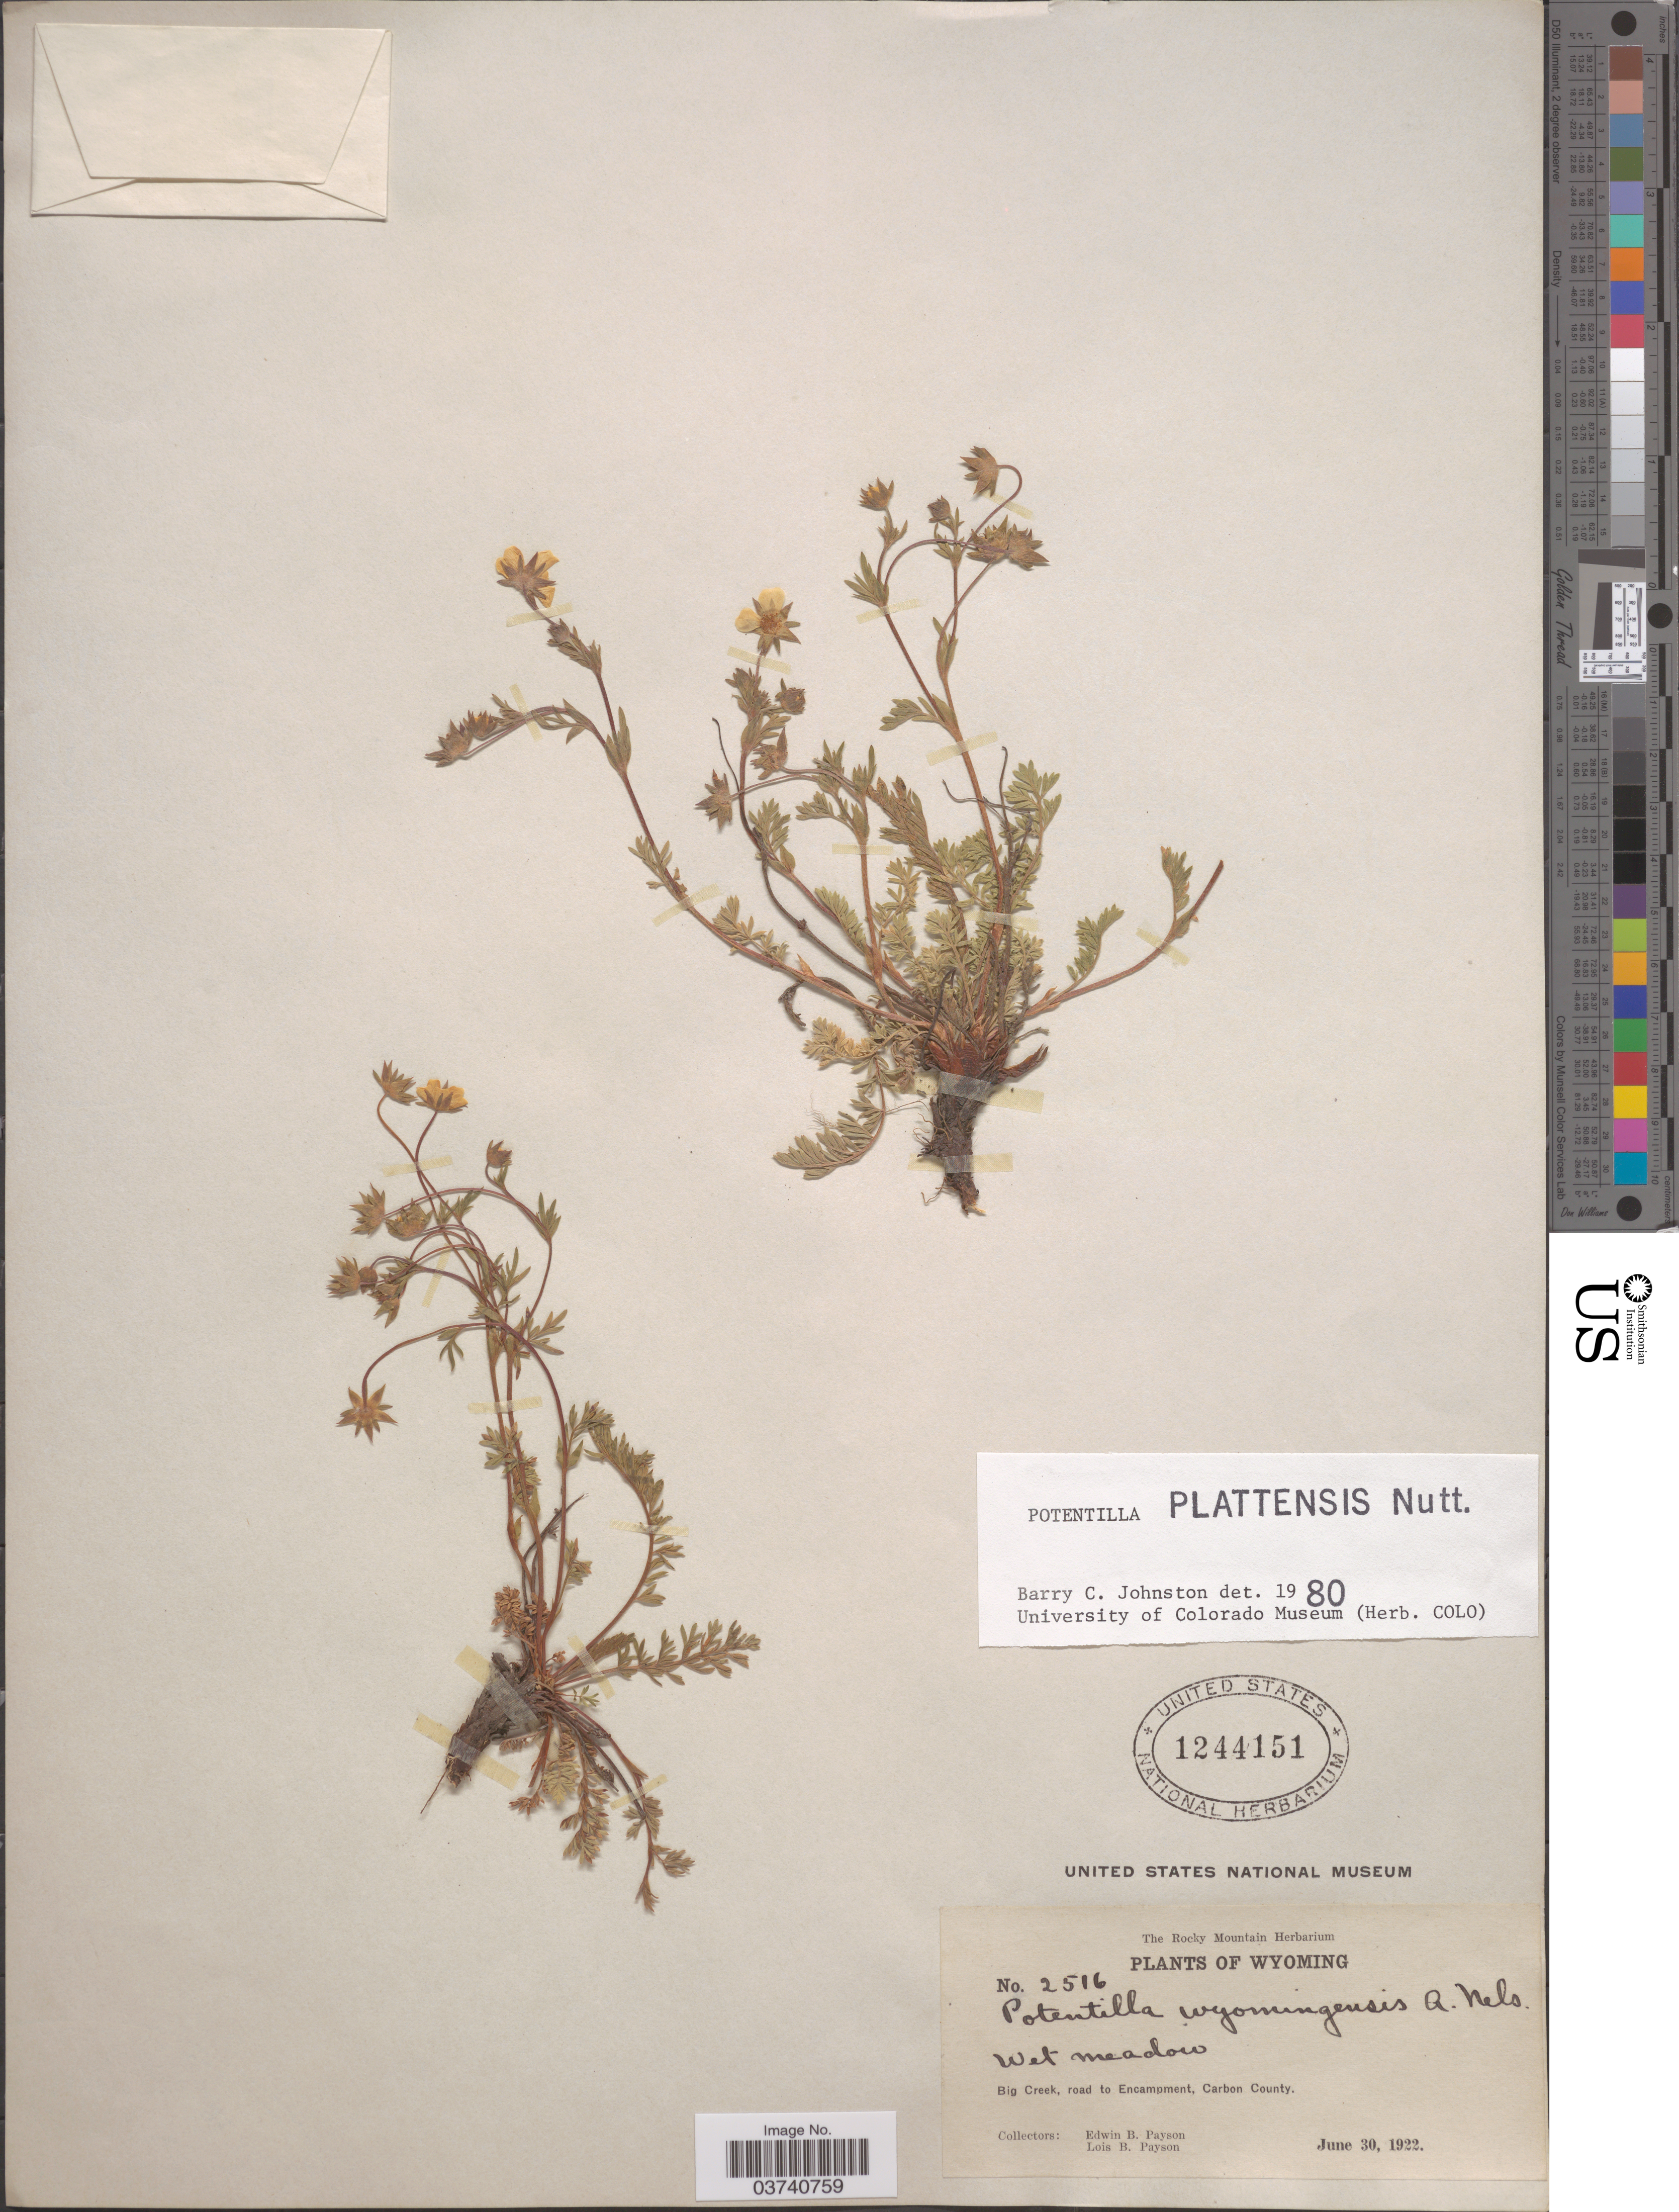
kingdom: Plantae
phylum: Tracheophyta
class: Magnoliopsida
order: Rosales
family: Rosaceae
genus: Potentilla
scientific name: Potentilla plattensis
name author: Nutt.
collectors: E. B. Payson & L. Payson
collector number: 2516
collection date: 1922-06-30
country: United States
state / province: Wyoming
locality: Wet Meadow. Big Creek, road to Encampment, Carbon County.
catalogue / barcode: US 1244151